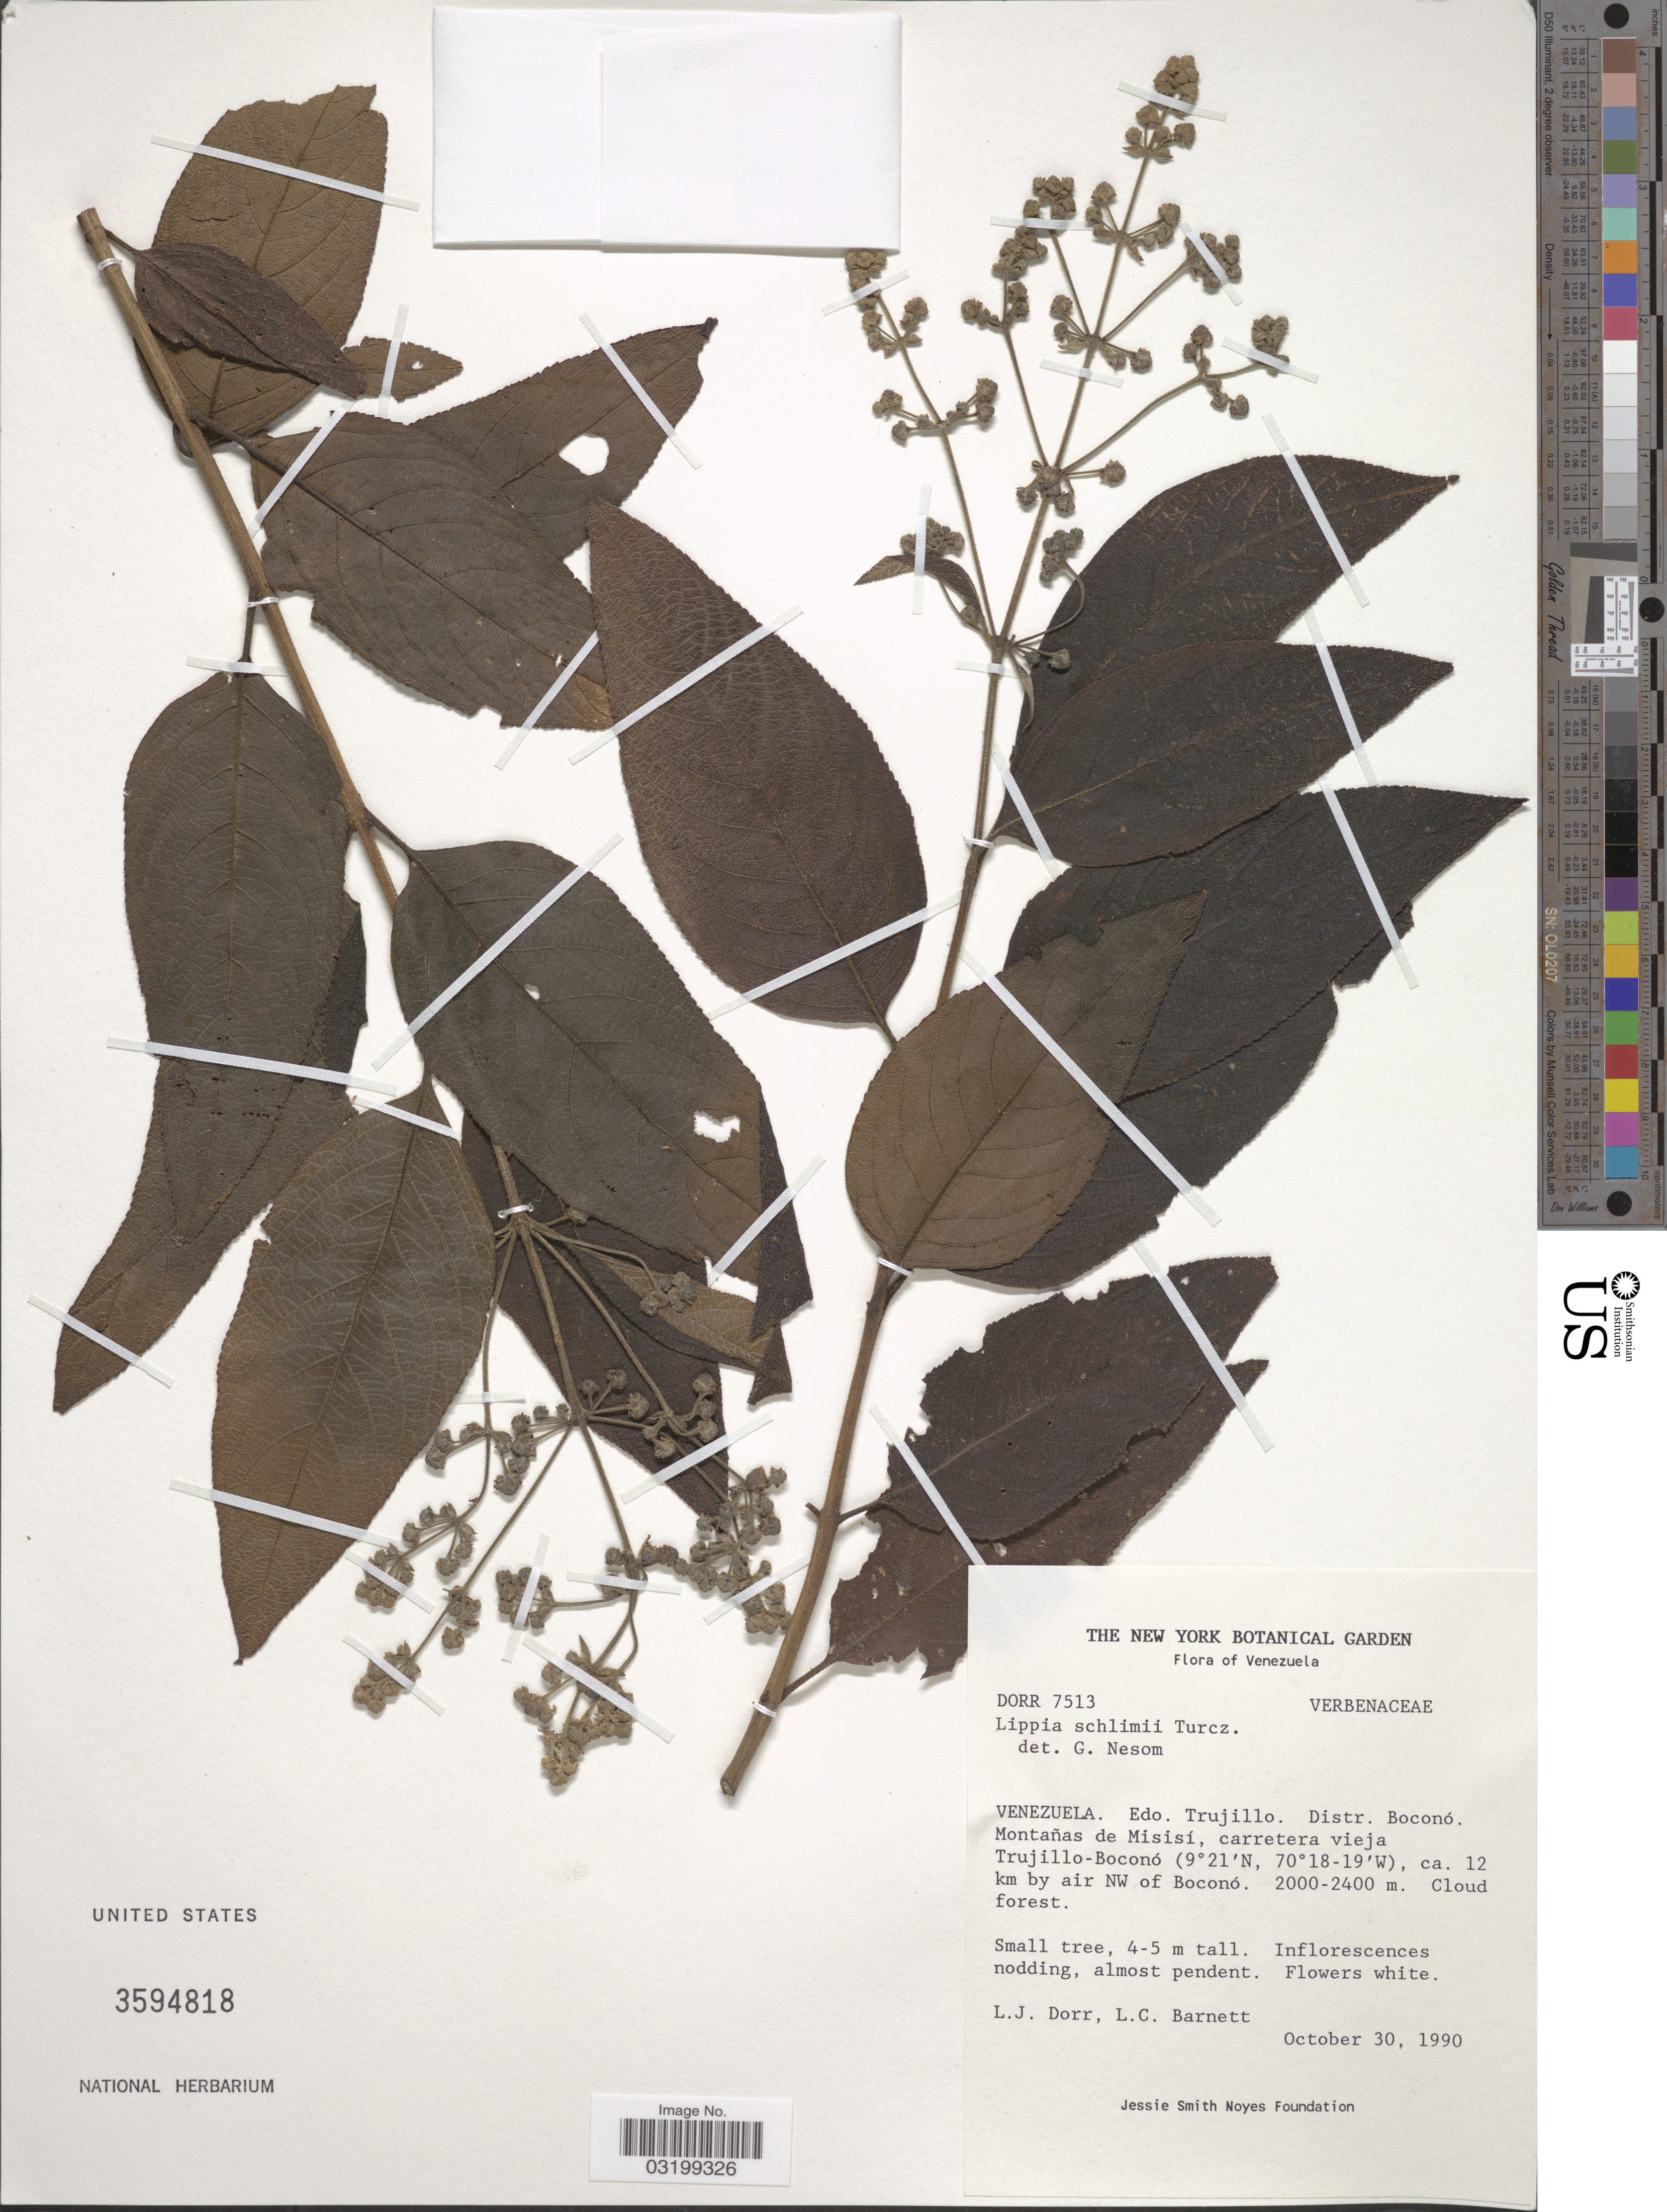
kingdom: Plantae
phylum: Tracheophyta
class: Magnoliopsida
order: Lamiales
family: Verbenaceae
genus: Lippia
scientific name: Lippia schlimii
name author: Turcz.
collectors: L. J. Dorr & L. C. Barnett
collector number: DORR 7513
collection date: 1990-10-30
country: Venezuela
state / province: Trujillo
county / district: Boconó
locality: Montañas de Misisí, carretera vieja Trujillo-Boconó, ca. 12 km by air NW of Boconó.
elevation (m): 2000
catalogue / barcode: US 3594818